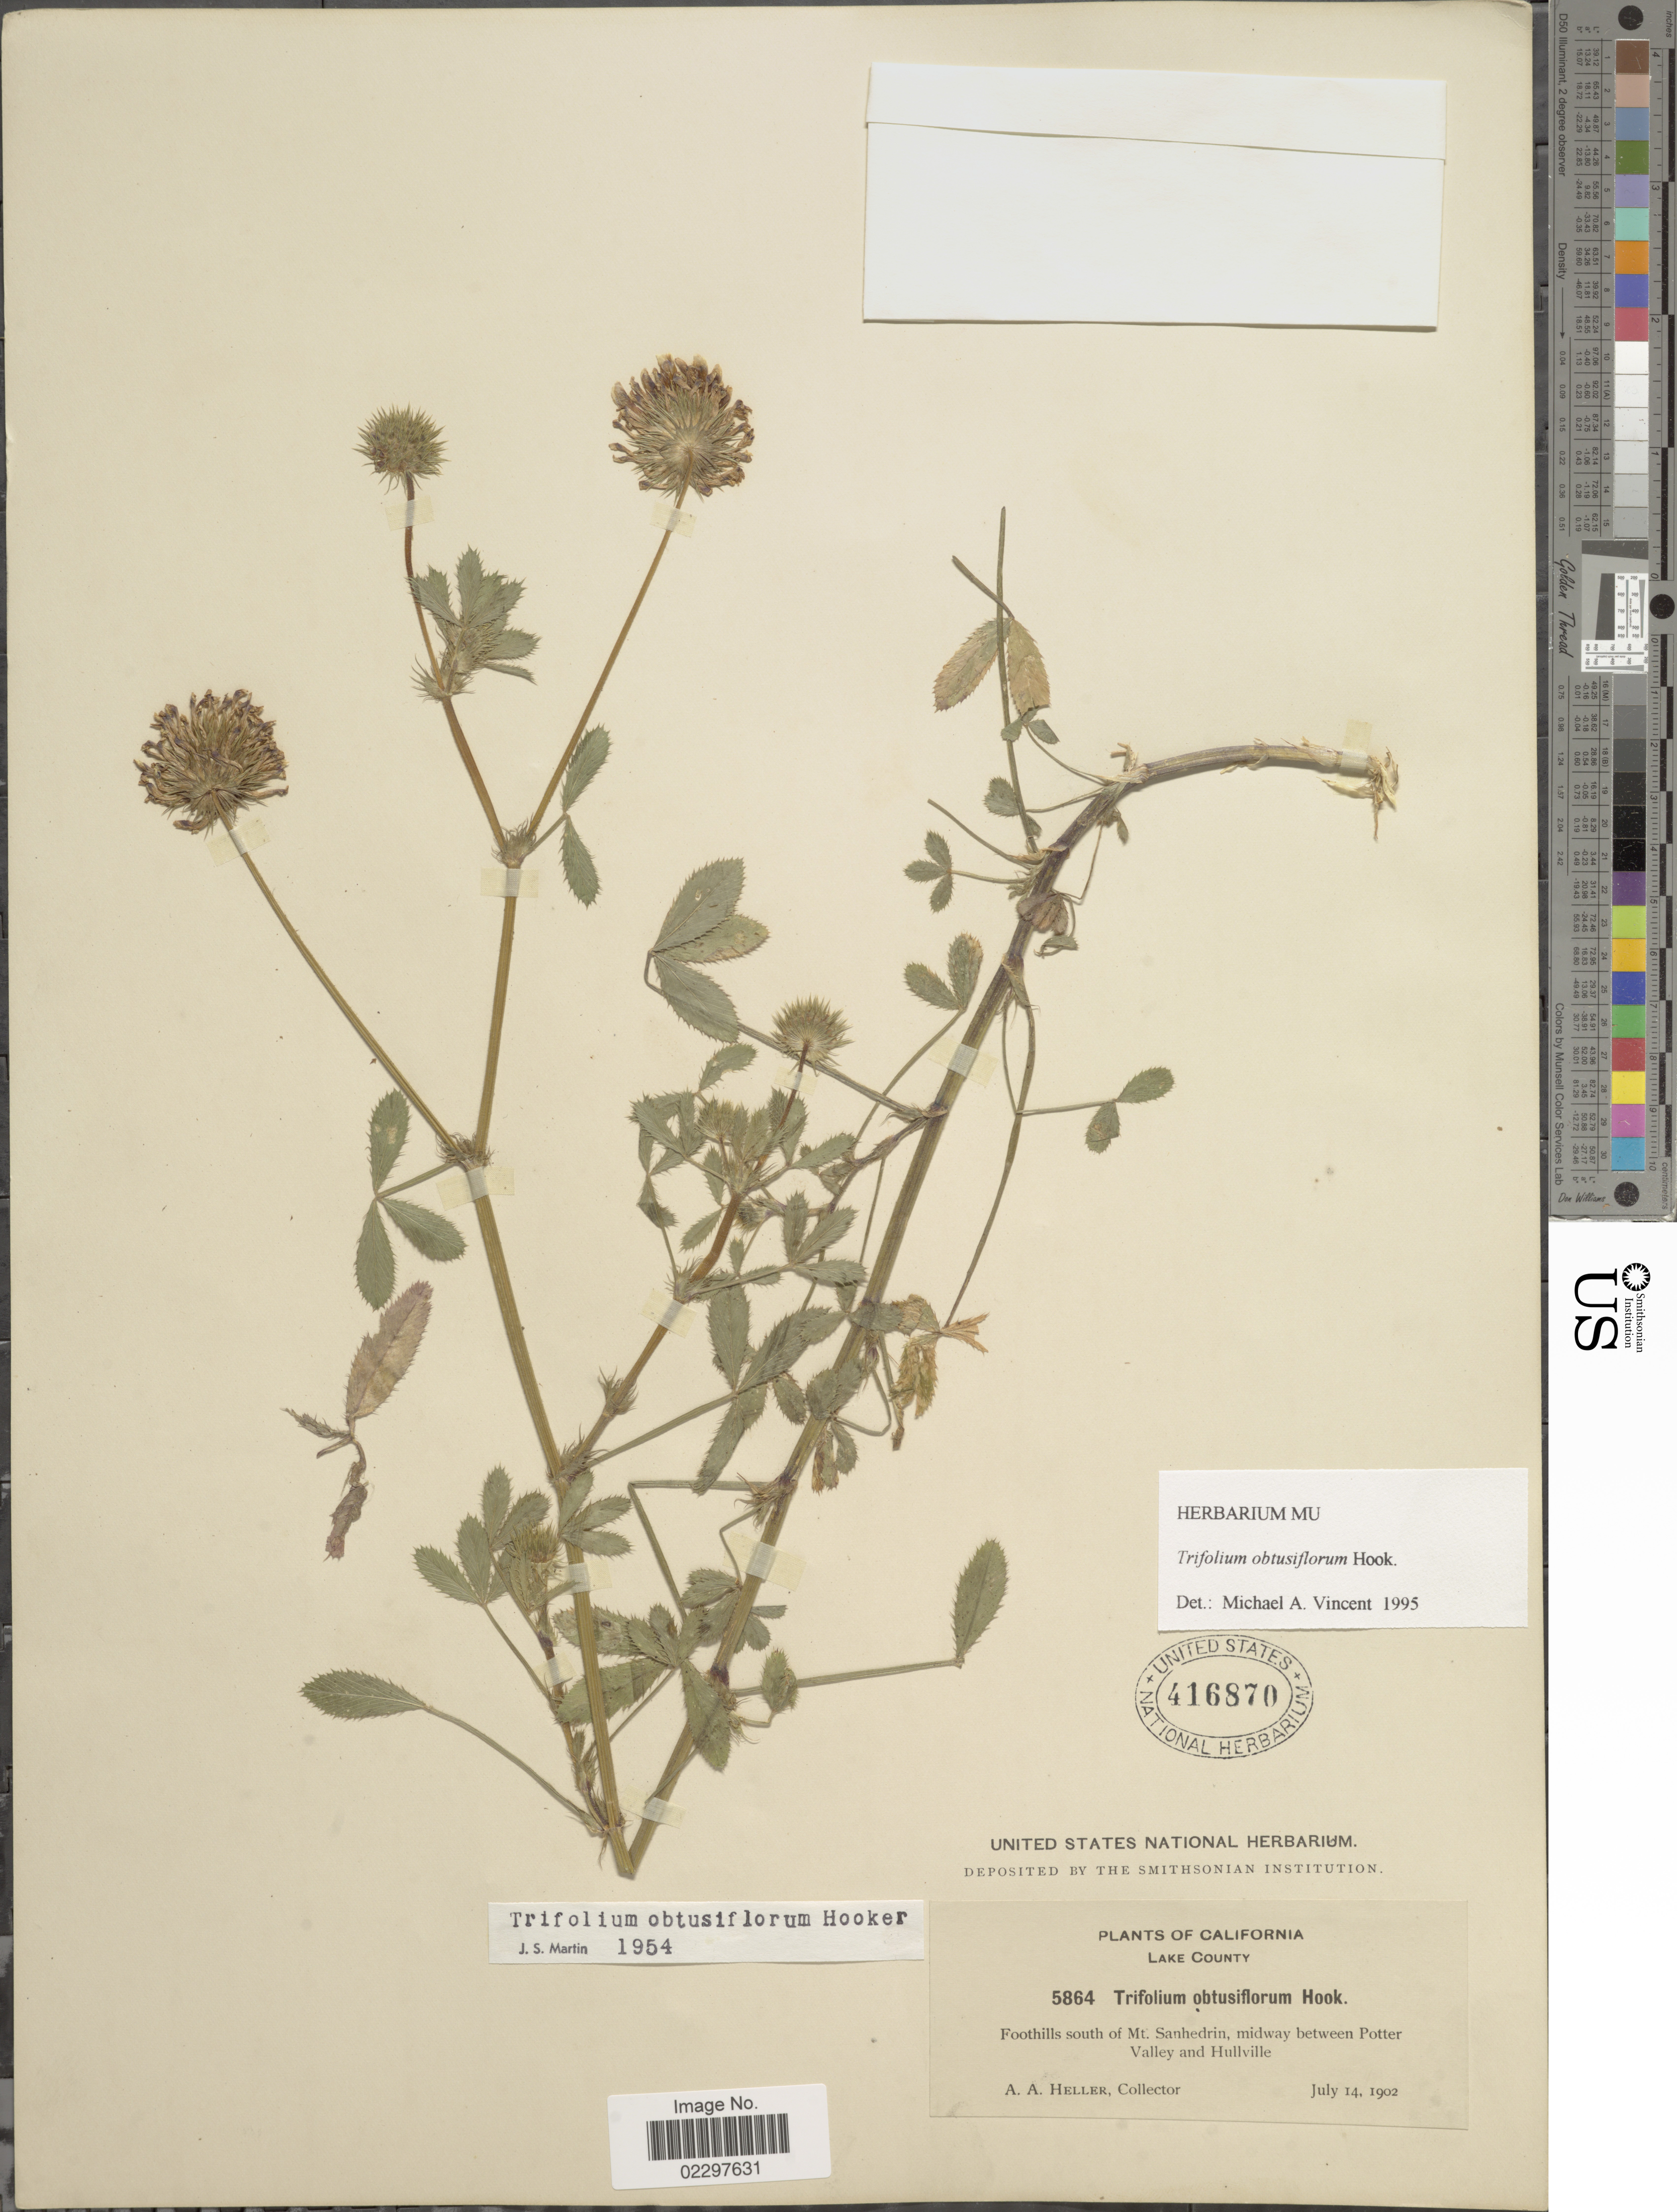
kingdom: Plantae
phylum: Tracheophyta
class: Magnoliopsida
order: Fabales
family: Fabaceae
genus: Trifolium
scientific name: Trifolium obtusiflorum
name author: Hook.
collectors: A. A. Heller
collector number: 5864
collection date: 1902-07-14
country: United States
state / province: California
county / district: Lake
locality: Lake County, Foothills south of Mt Sanhedrin, midway, between Potter Valley and Hullville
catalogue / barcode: US 416870